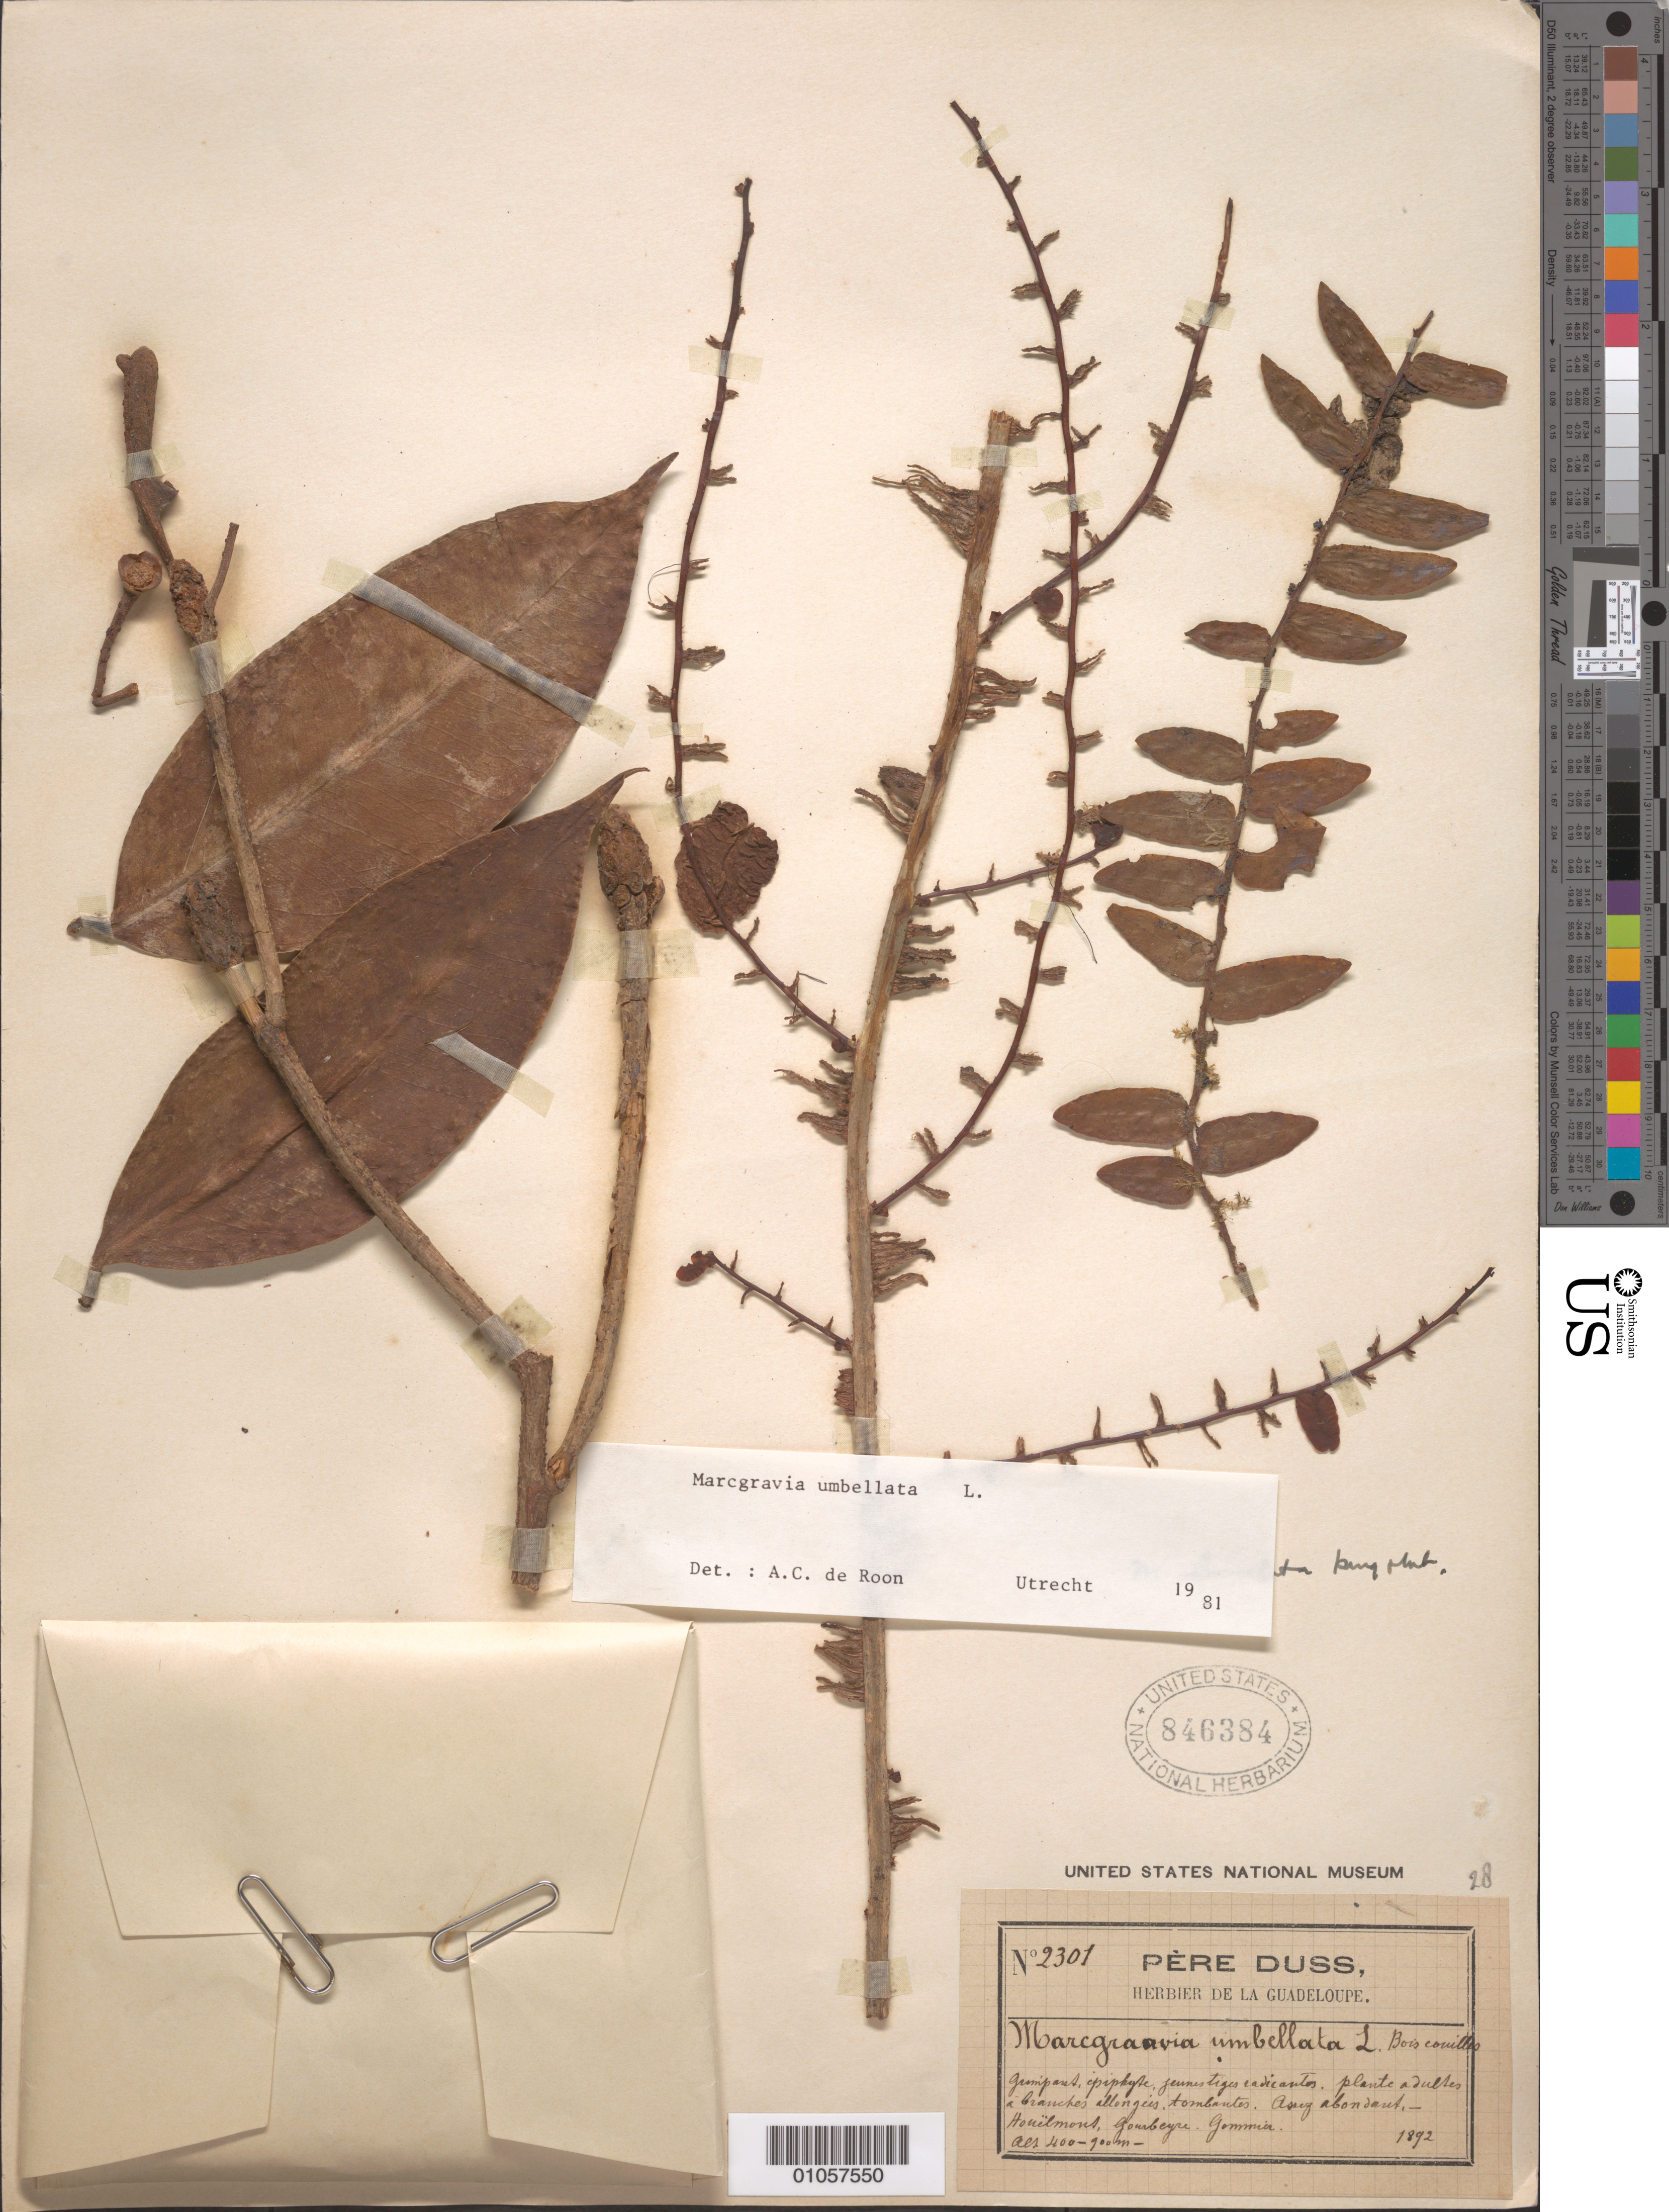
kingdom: Plantae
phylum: Tracheophyta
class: Magnoliopsida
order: Ericales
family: Marcgraviaceae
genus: Marcgravia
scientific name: Marcgravia umbellata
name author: L.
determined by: de Roon, A. C.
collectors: Père Duss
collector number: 2301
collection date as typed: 1892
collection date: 1892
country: Guadeloupe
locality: Houïtmont, Gombeyre, Gammia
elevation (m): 400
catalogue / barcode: US 846384